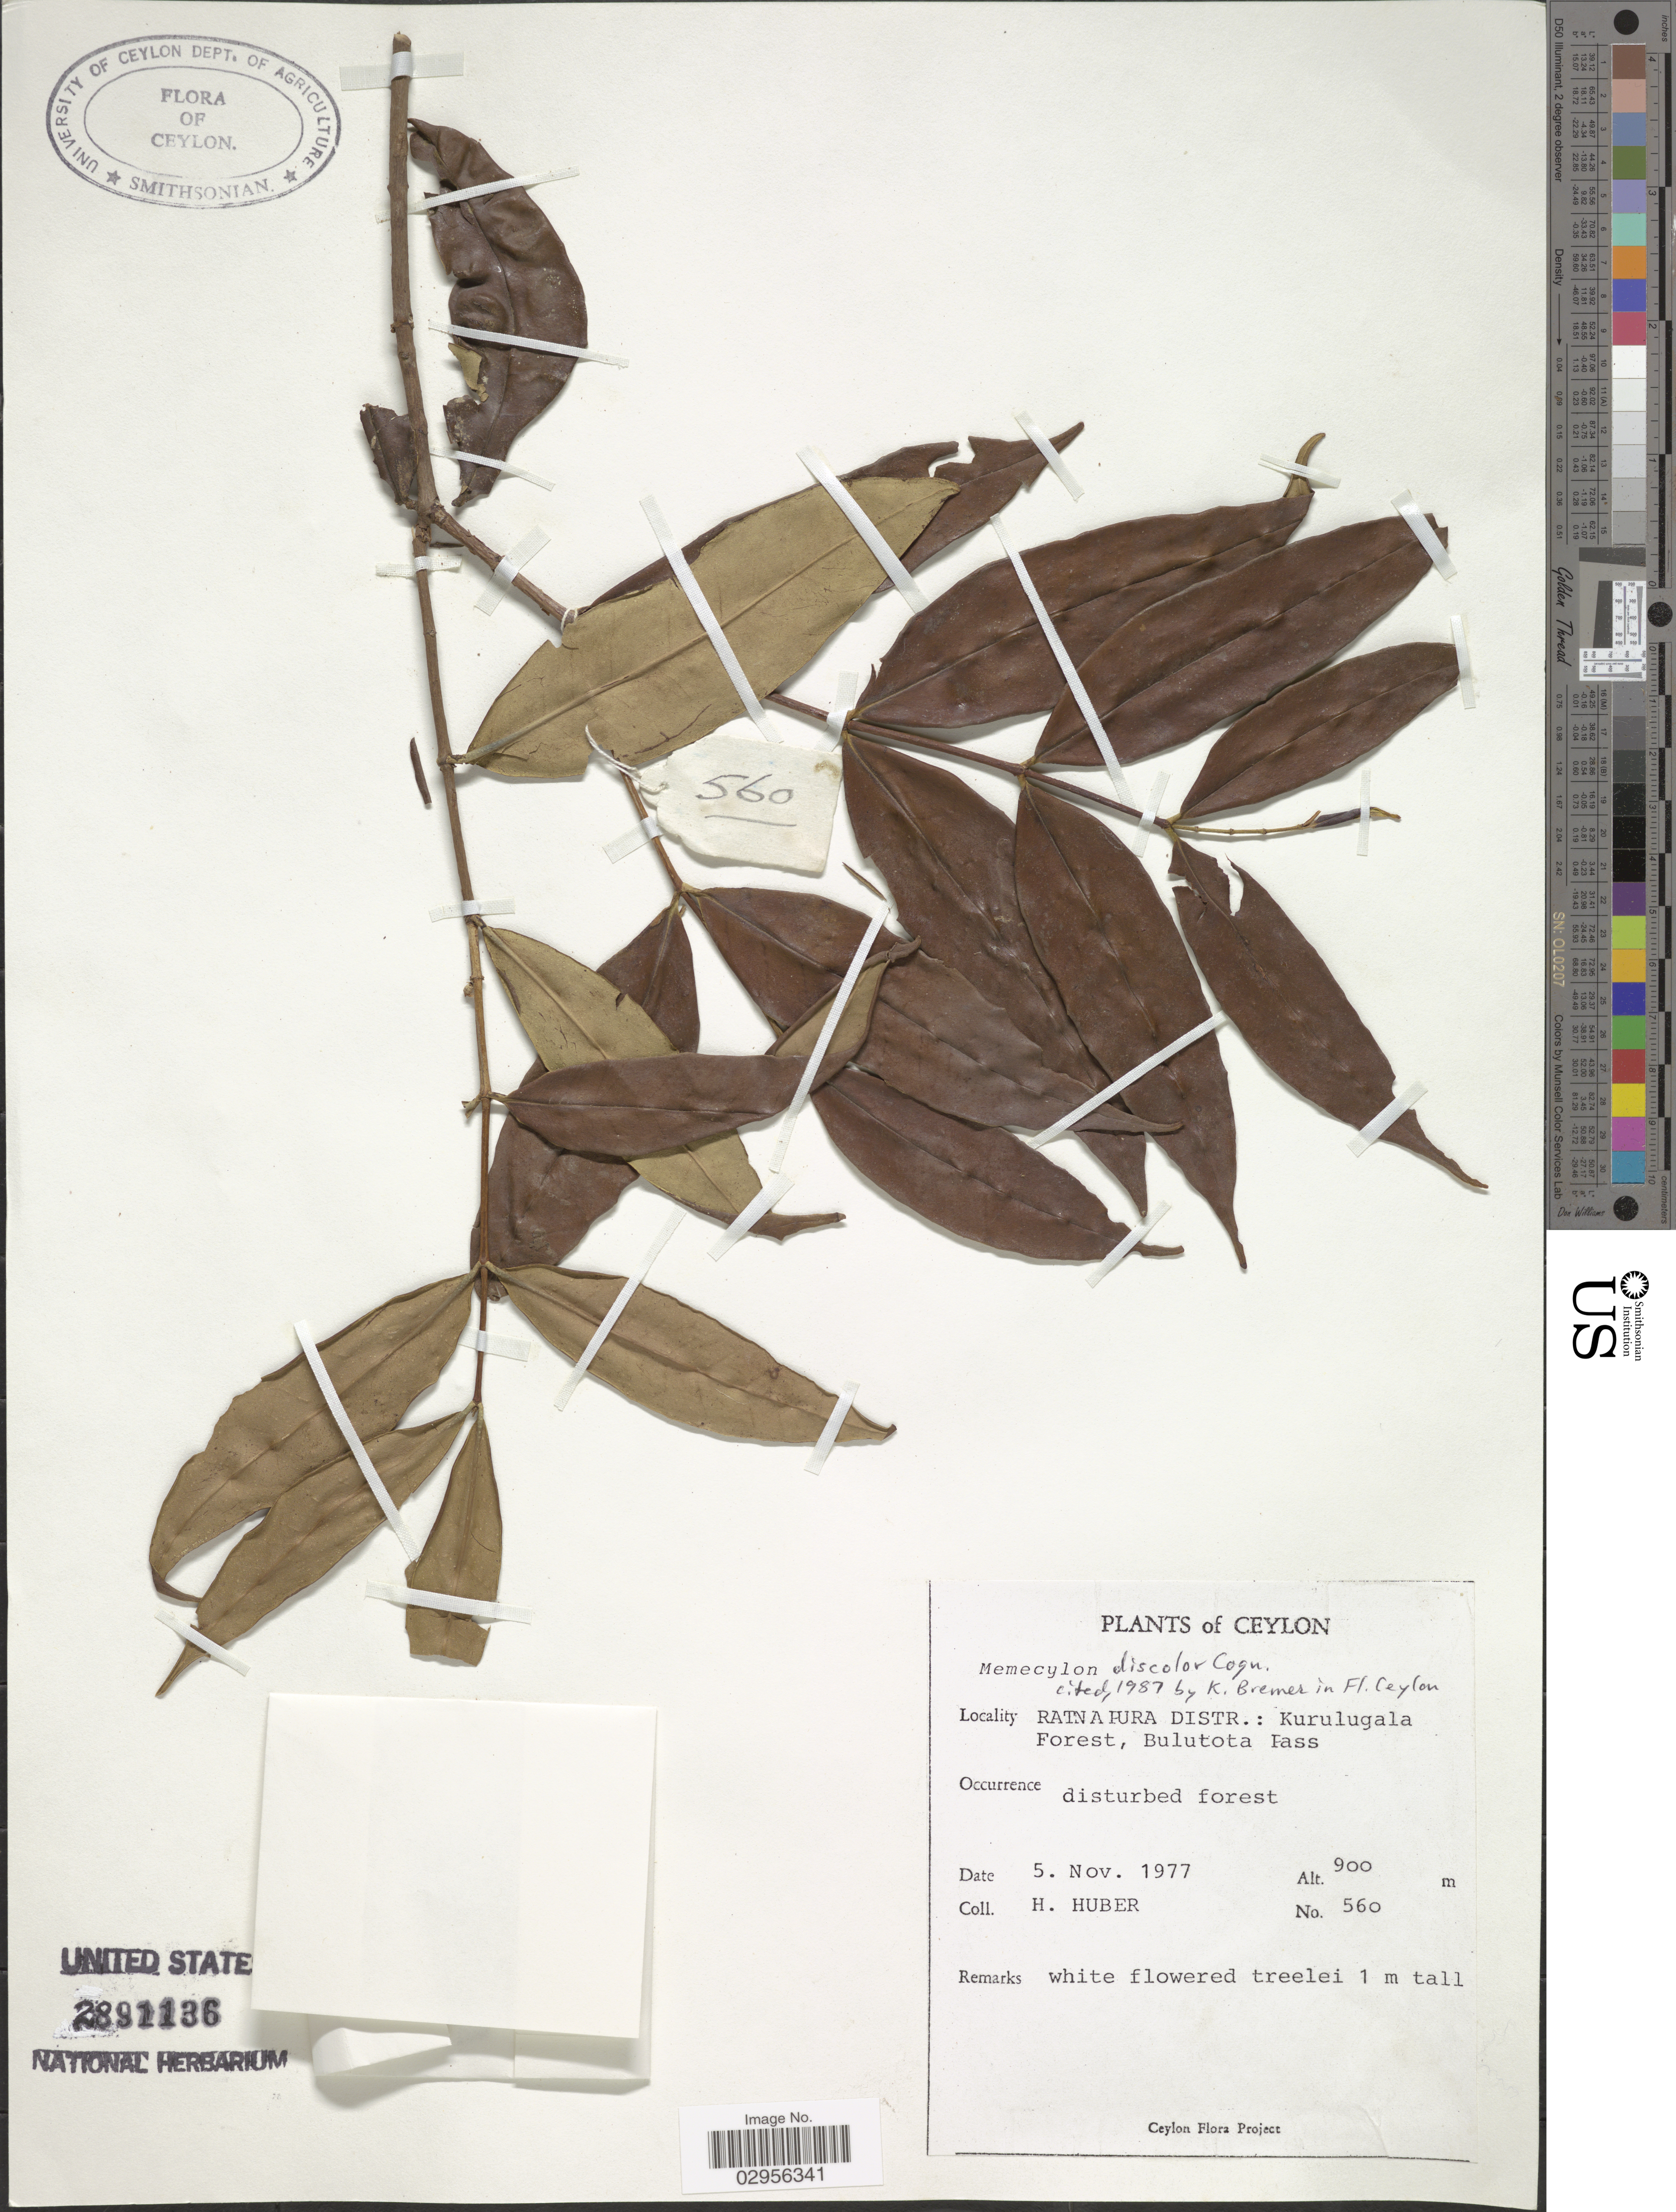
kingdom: Plantae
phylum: Tracheophyta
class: Magnoliopsida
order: Myrtales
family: Melastomataceae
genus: Memecylon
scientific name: Memecylon discolor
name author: Cogn.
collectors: H. Huber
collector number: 560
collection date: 1977-11-05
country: Sri Lanka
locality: Ceylon. Ratnapura Distr.: Kurulugala Forest, Bulutota Pass.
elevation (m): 900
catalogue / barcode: US 2891136